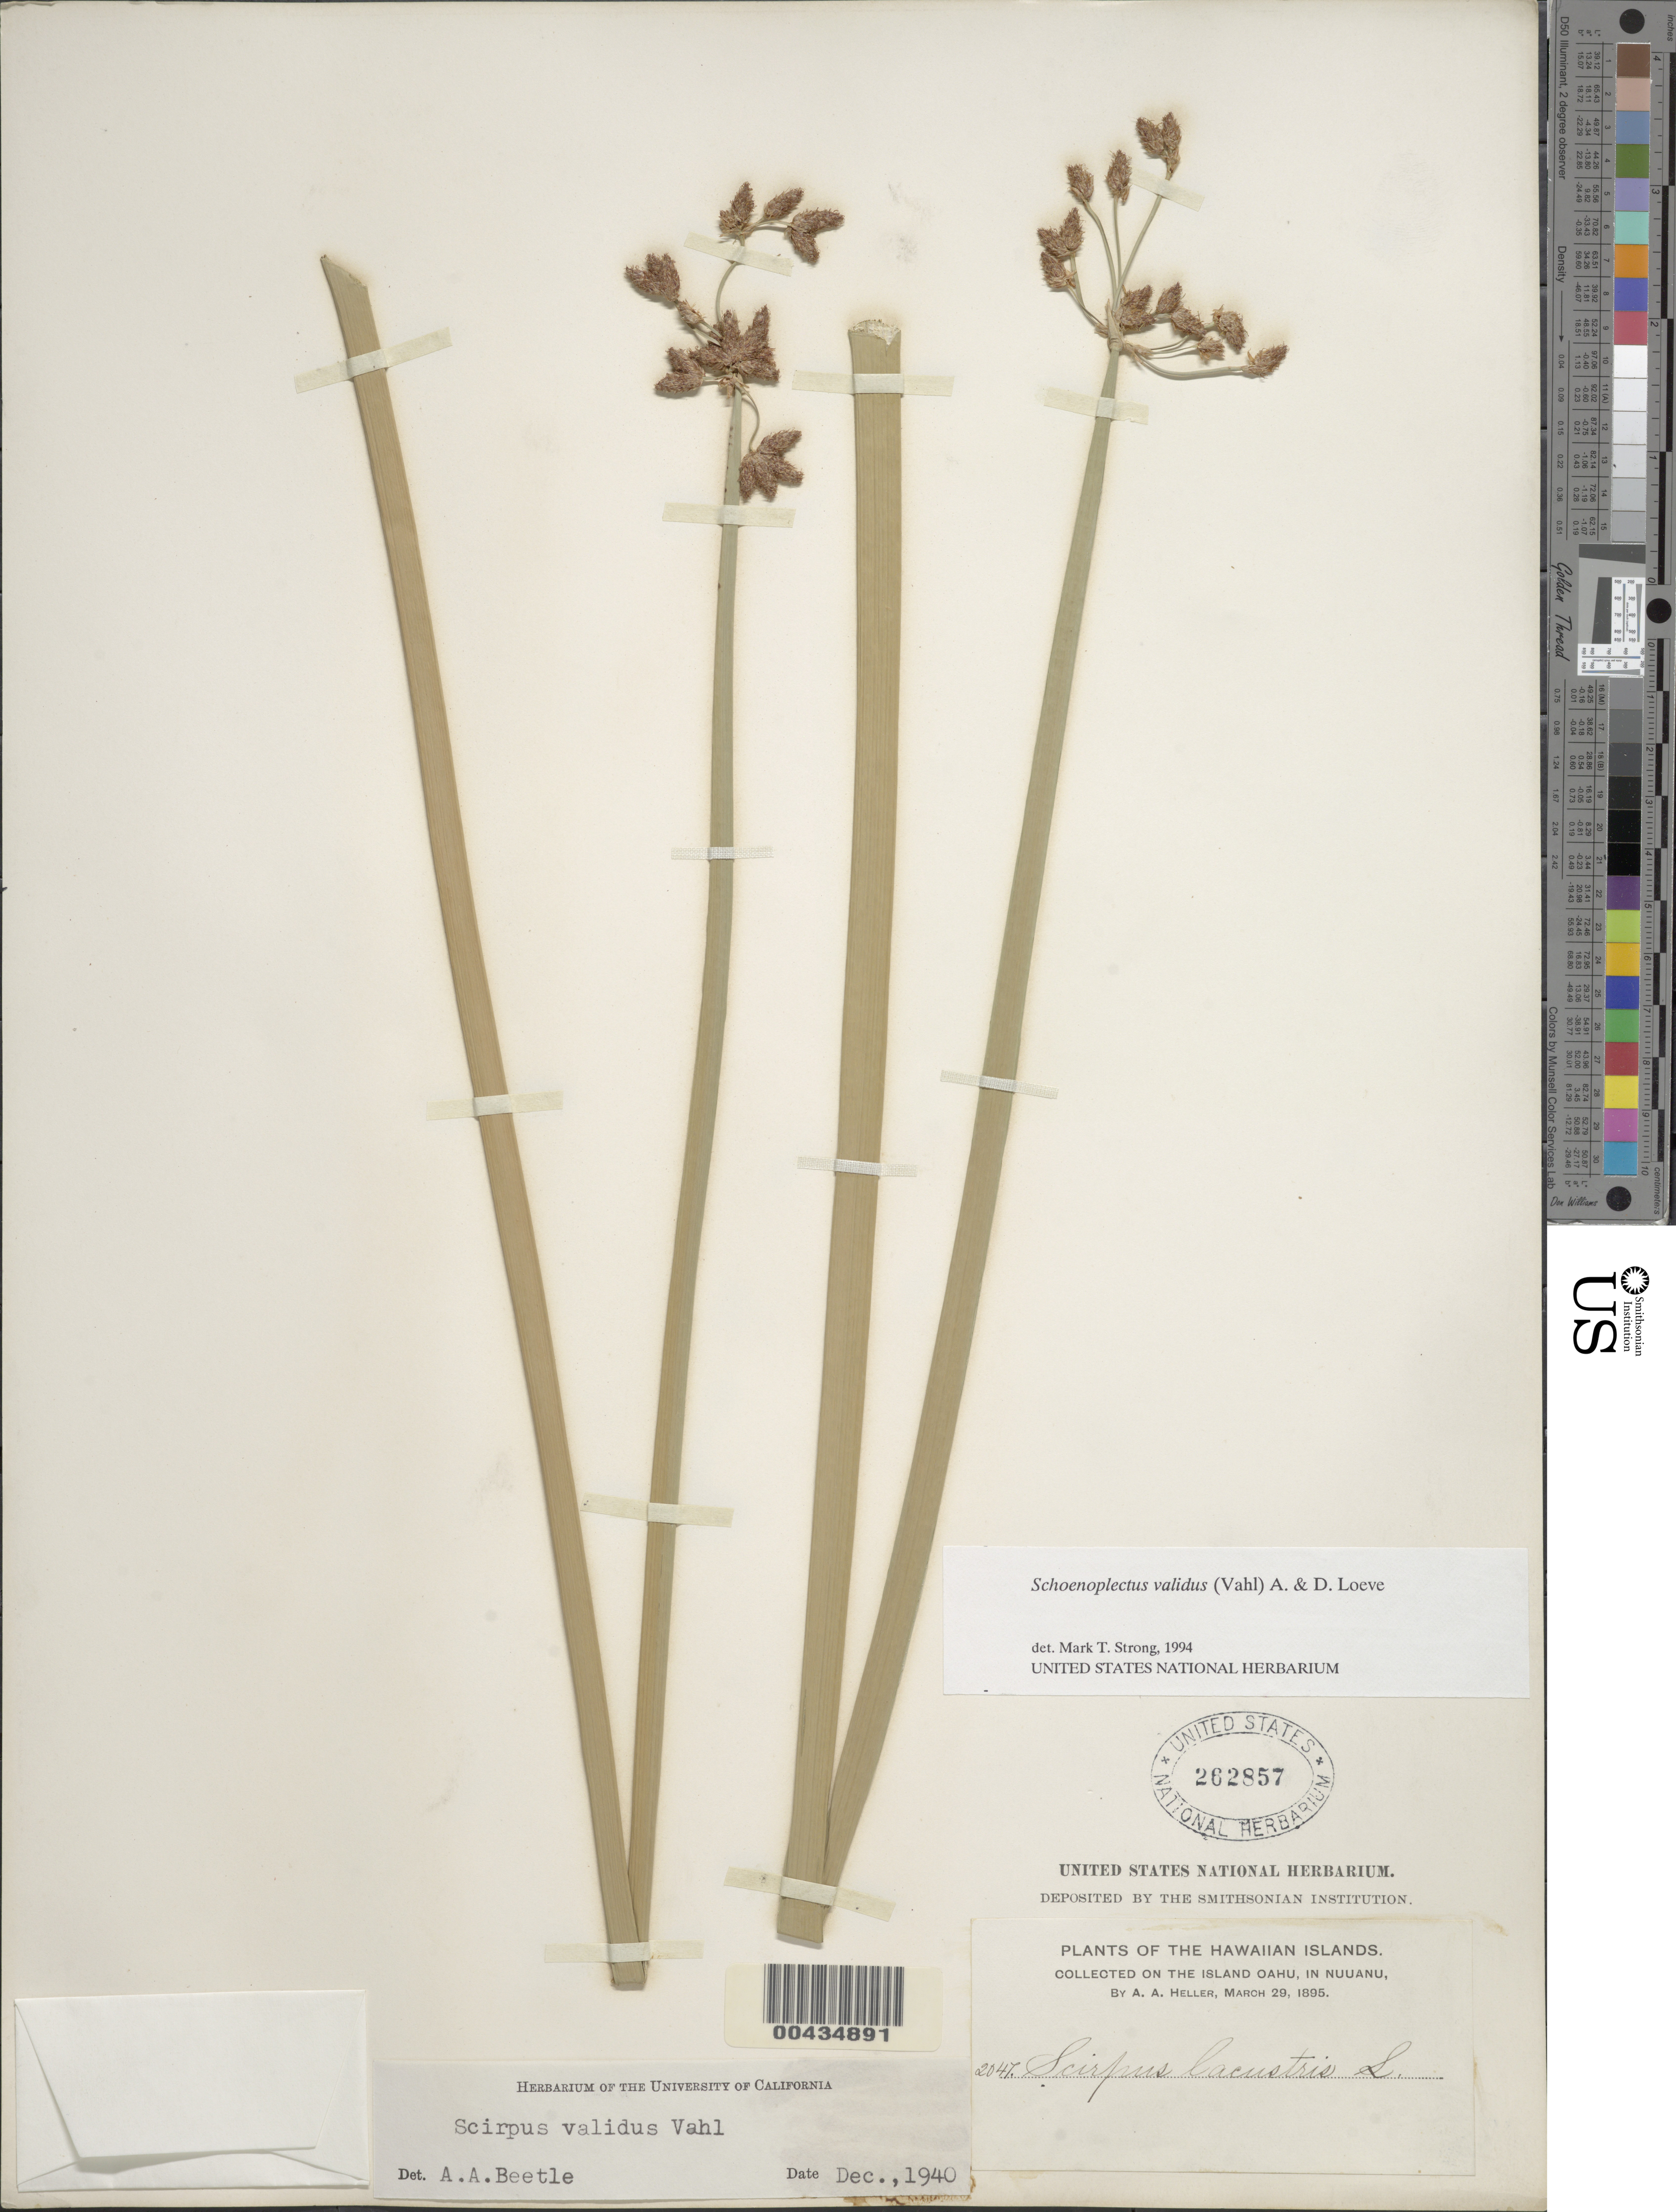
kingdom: Plantae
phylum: Tracheophyta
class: Liliopsida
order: Poales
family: Cyperaceae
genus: Schoenoplectus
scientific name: Schoenoplectus tabernaemontani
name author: (C.C. Gmel.) Palla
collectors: A. A. Heller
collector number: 2047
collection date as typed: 29 Mar 1895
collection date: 1895-03-29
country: United States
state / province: Hawaii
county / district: Honolulu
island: Oahu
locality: Nuuanu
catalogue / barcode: US 262857